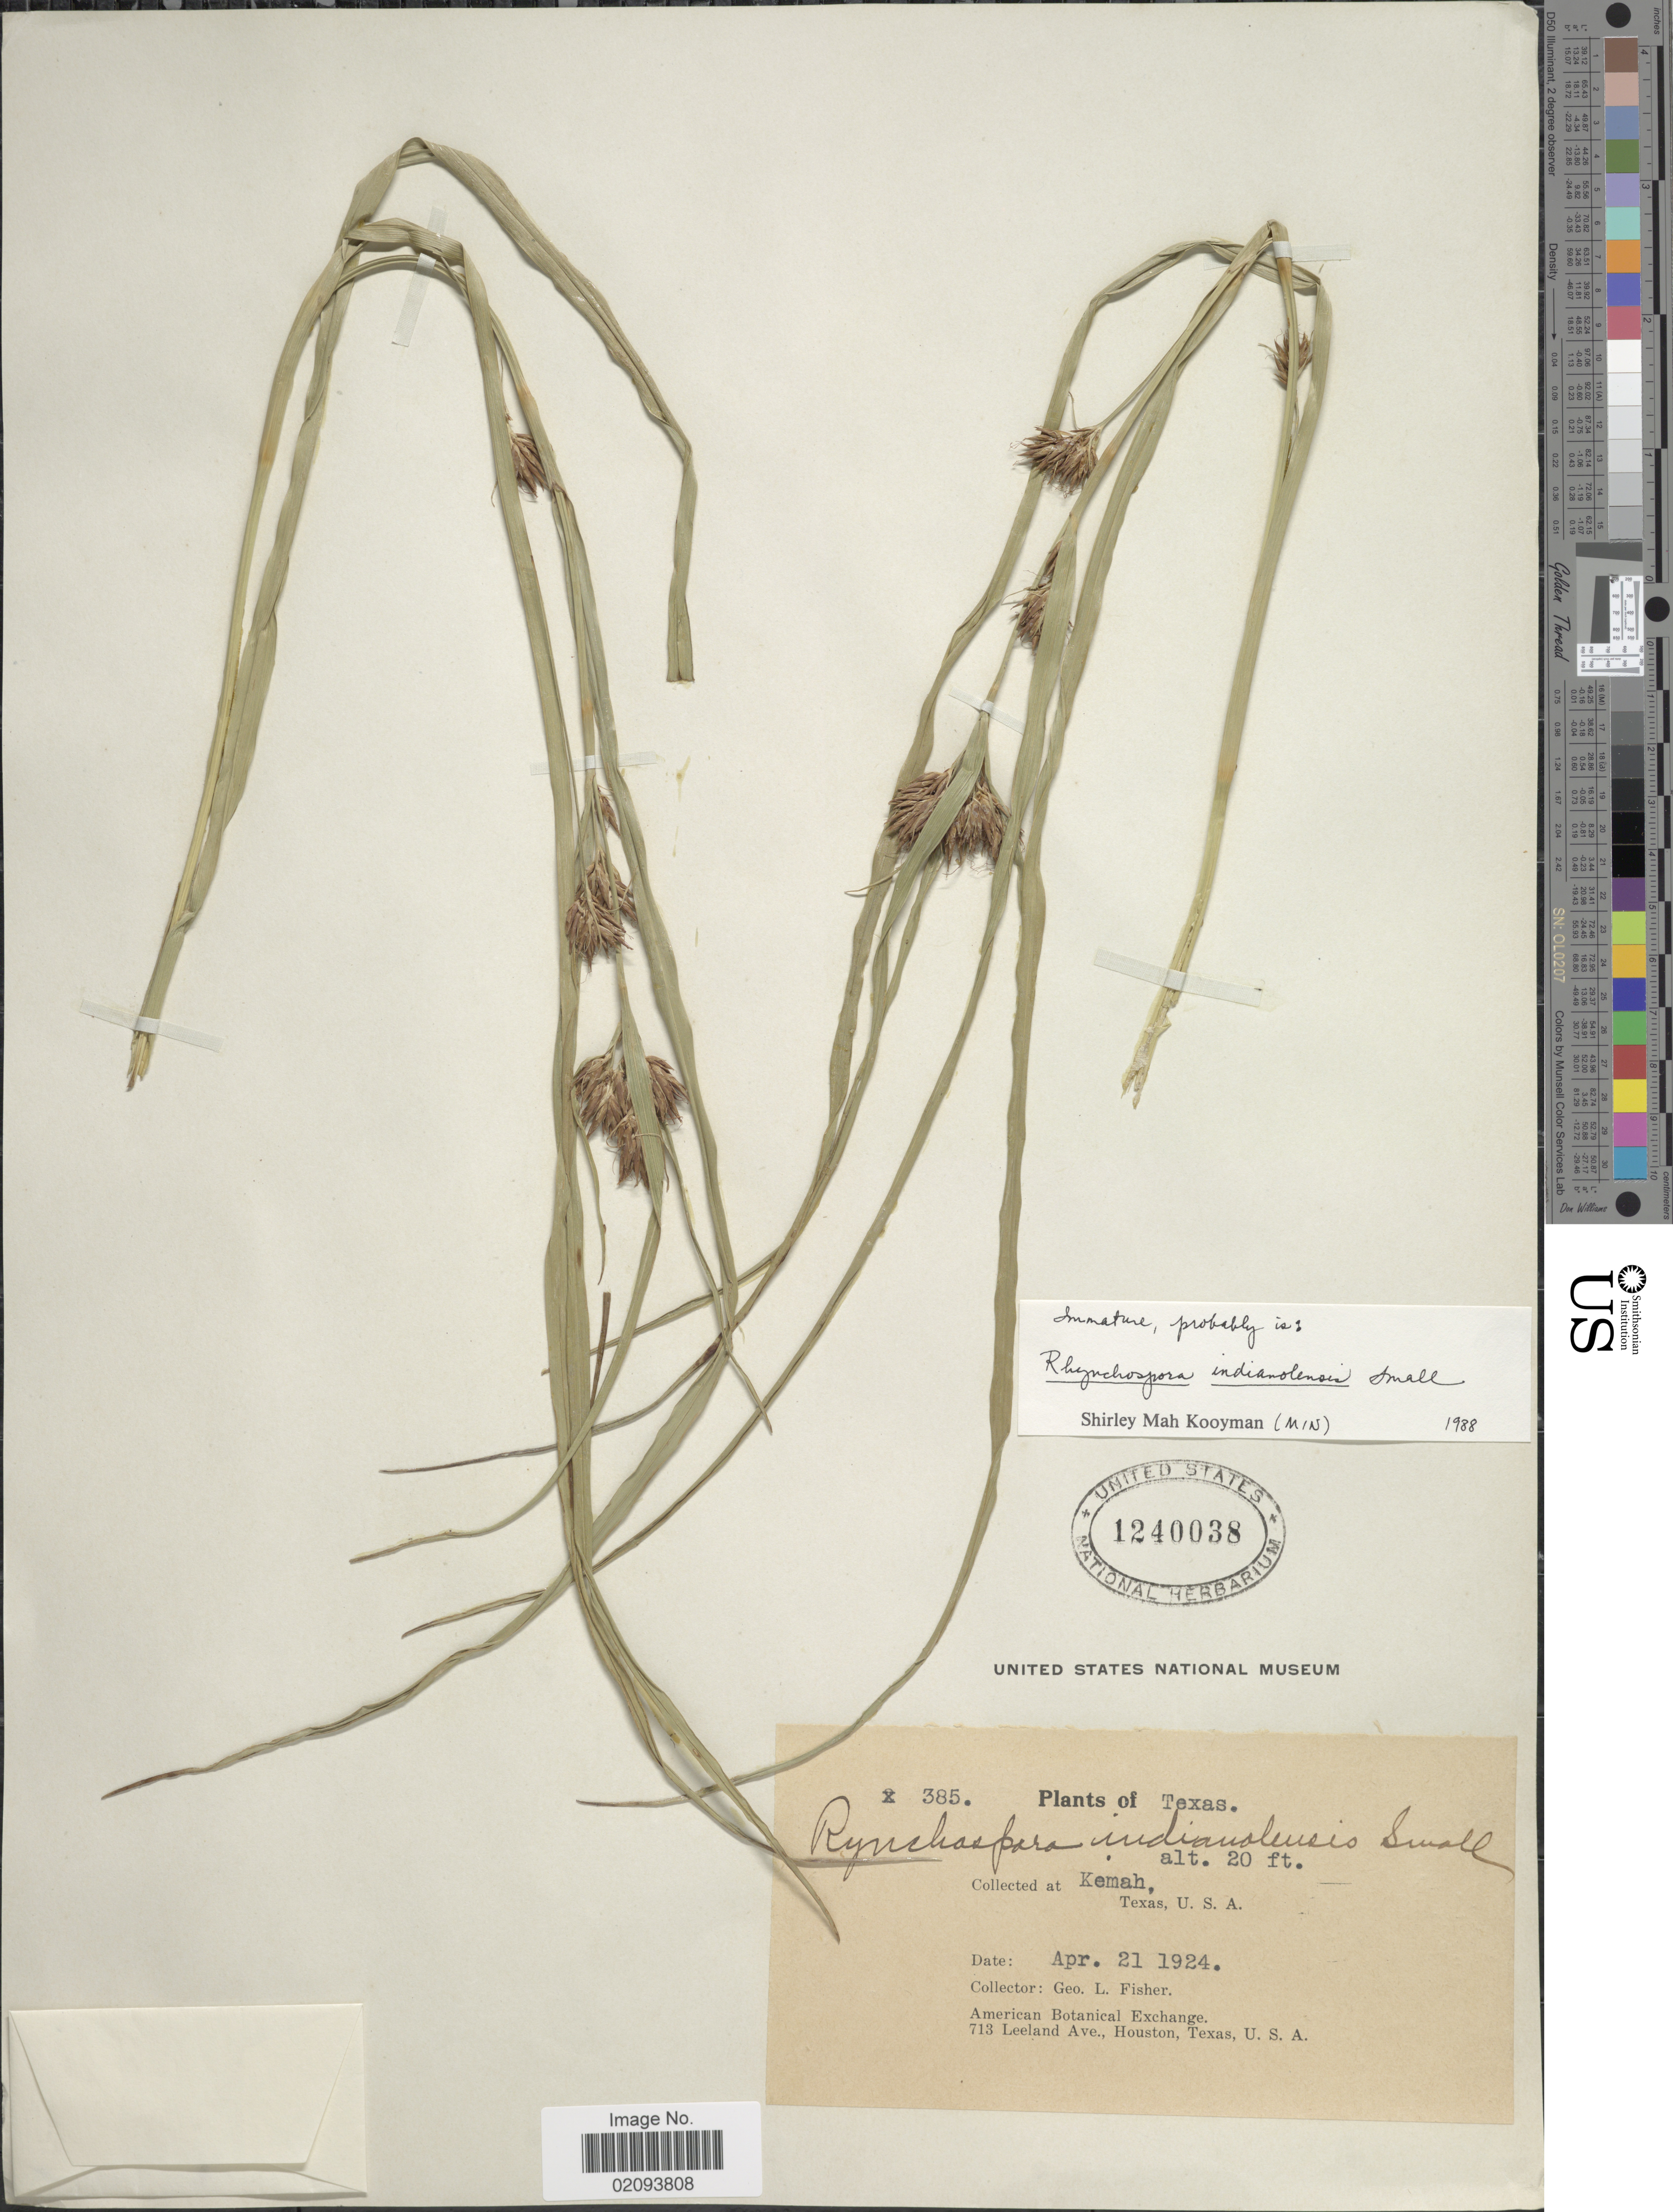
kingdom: Plantae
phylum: Tracheophyta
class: Liliopsida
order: Poales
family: Cyperaceae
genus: Rhynchospora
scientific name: Rhynchospora indianolensis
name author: Small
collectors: G. L. Fisher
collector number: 385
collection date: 1924-04-21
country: United States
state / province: Texas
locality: Kemah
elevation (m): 6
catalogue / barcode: US 1240038